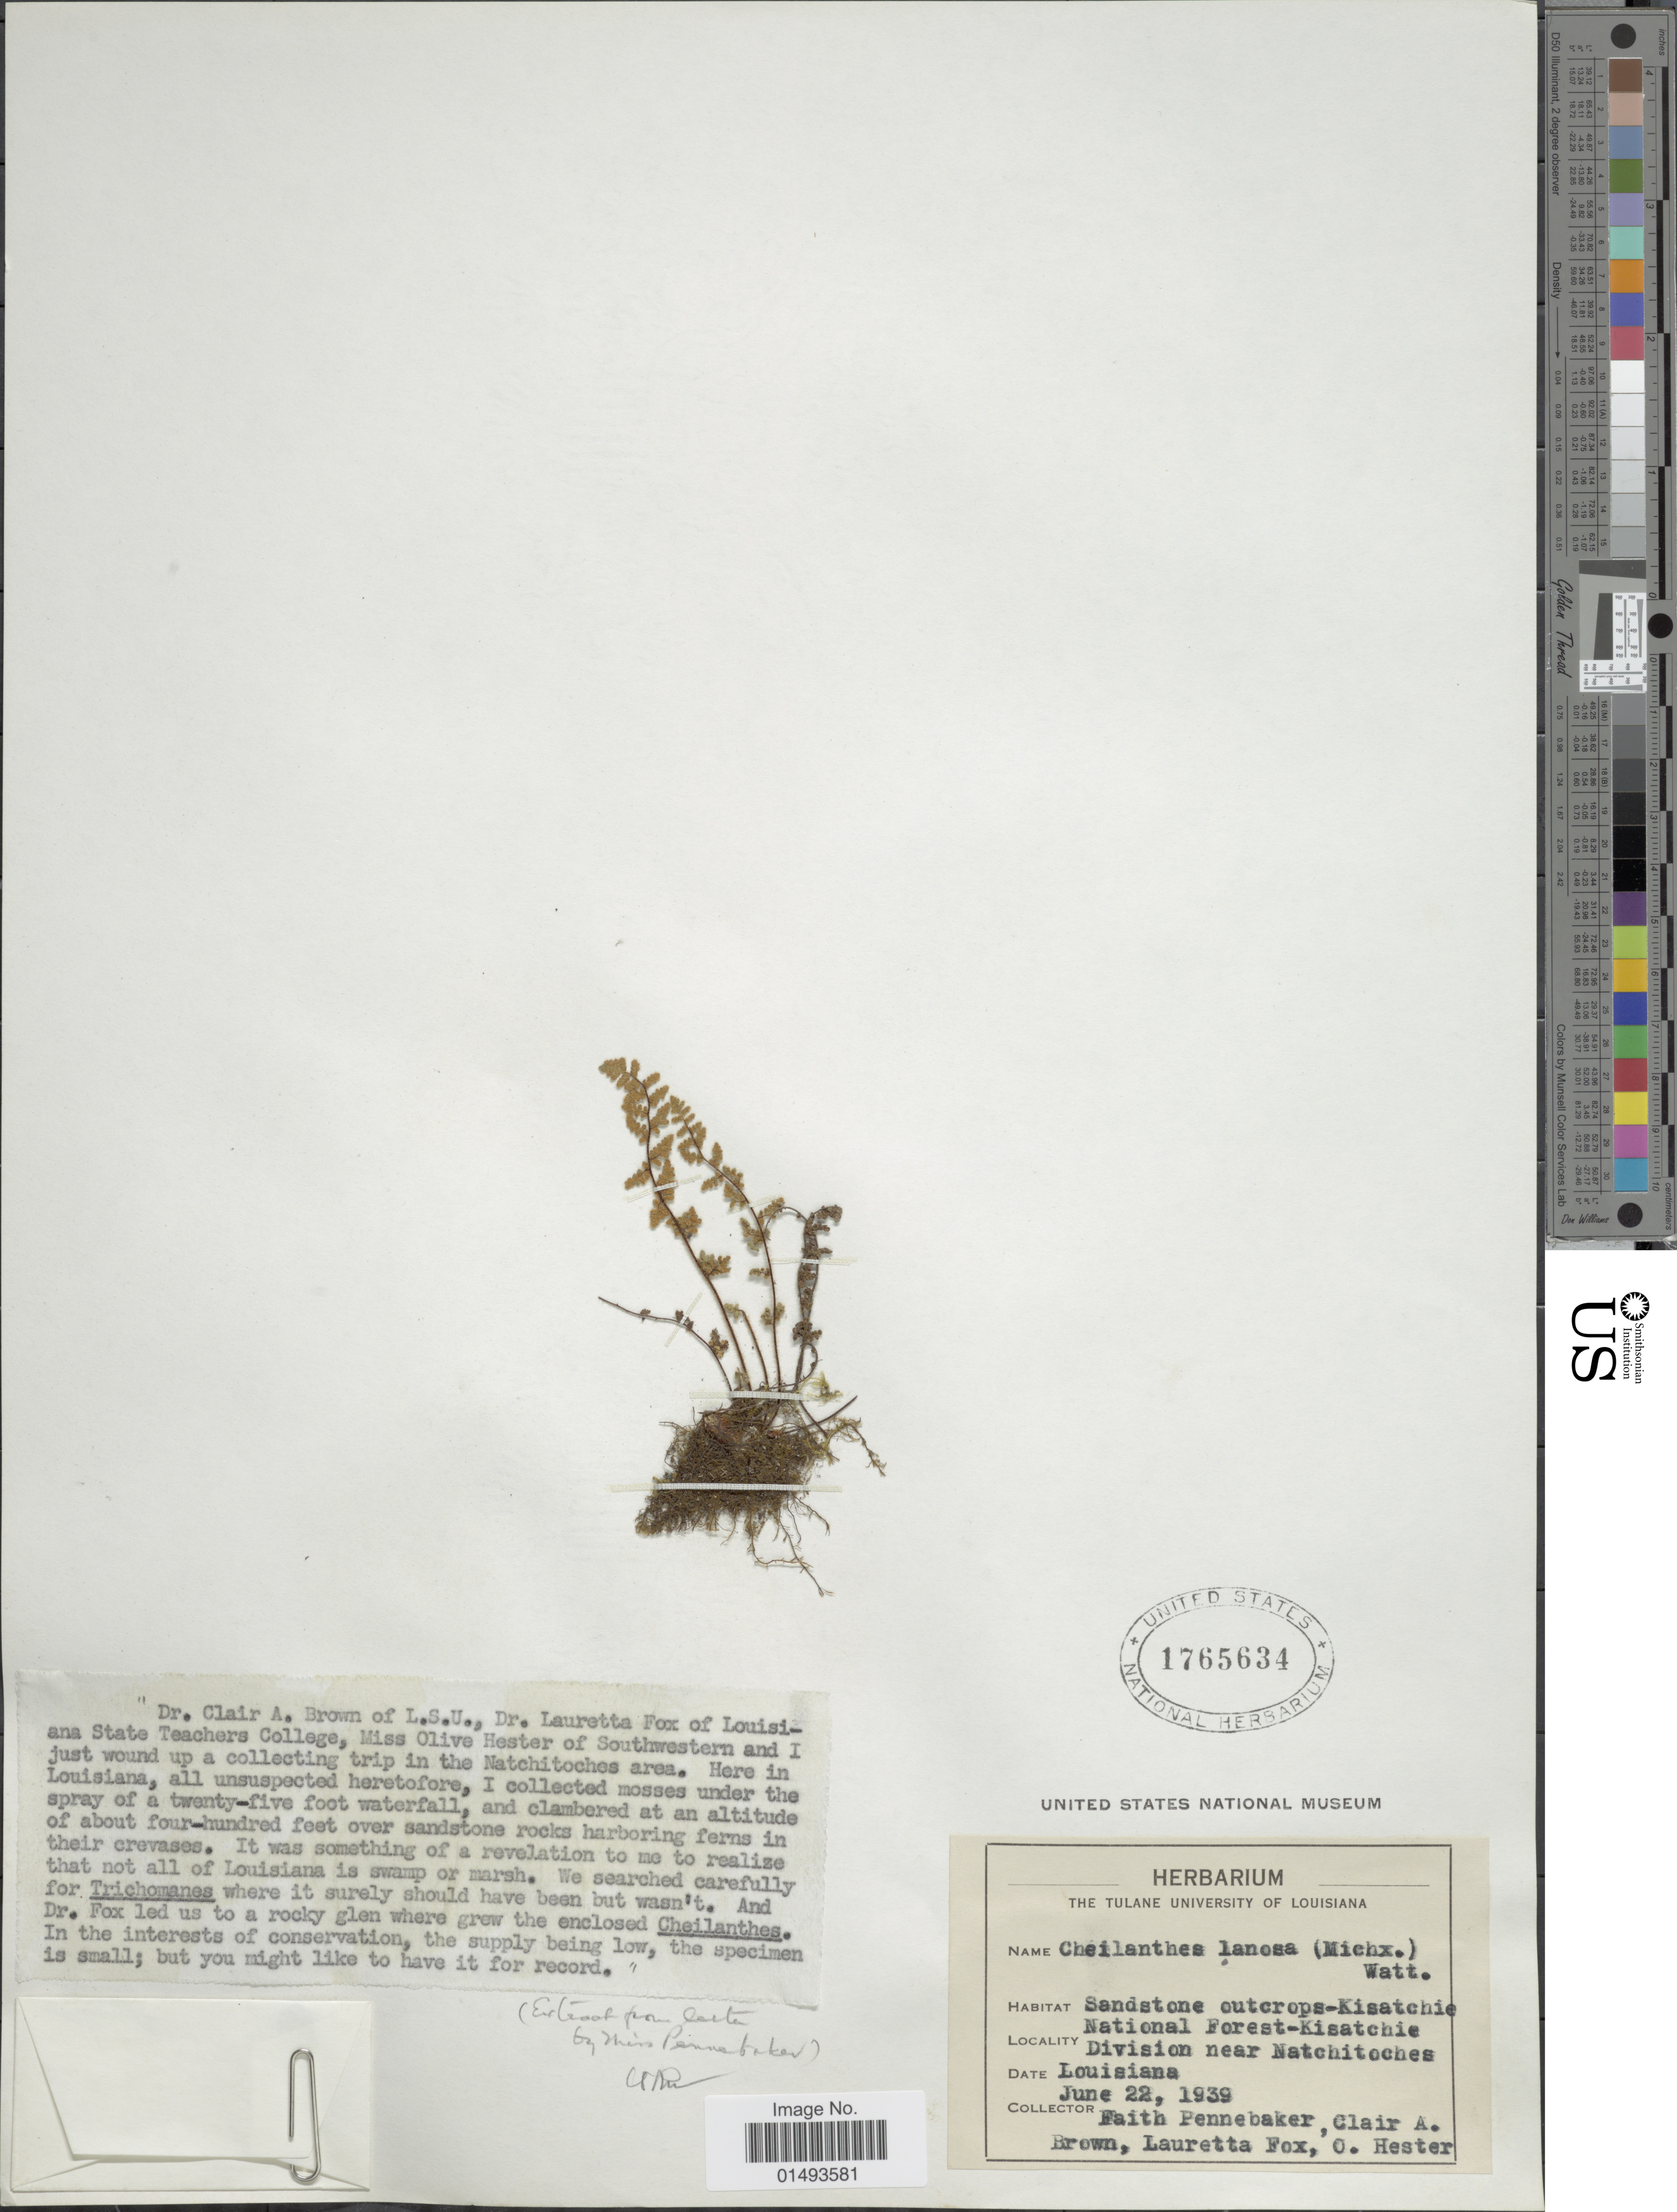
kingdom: Plantae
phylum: Tracheophyta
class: Polypodiopsida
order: Polypodiales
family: Pteridaceae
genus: Myriopteris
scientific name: Myriopteris lanosa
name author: (Michx.) Grusz & Windham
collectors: F. Pennebaker, C. A. Brown, L. Fox & O. Hester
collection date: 1939-06-22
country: United States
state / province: Louisiana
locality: Sandstone outcrops Kisatchie National Forest Kisatchie, Division near Natchitoches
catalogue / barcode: US 1765634